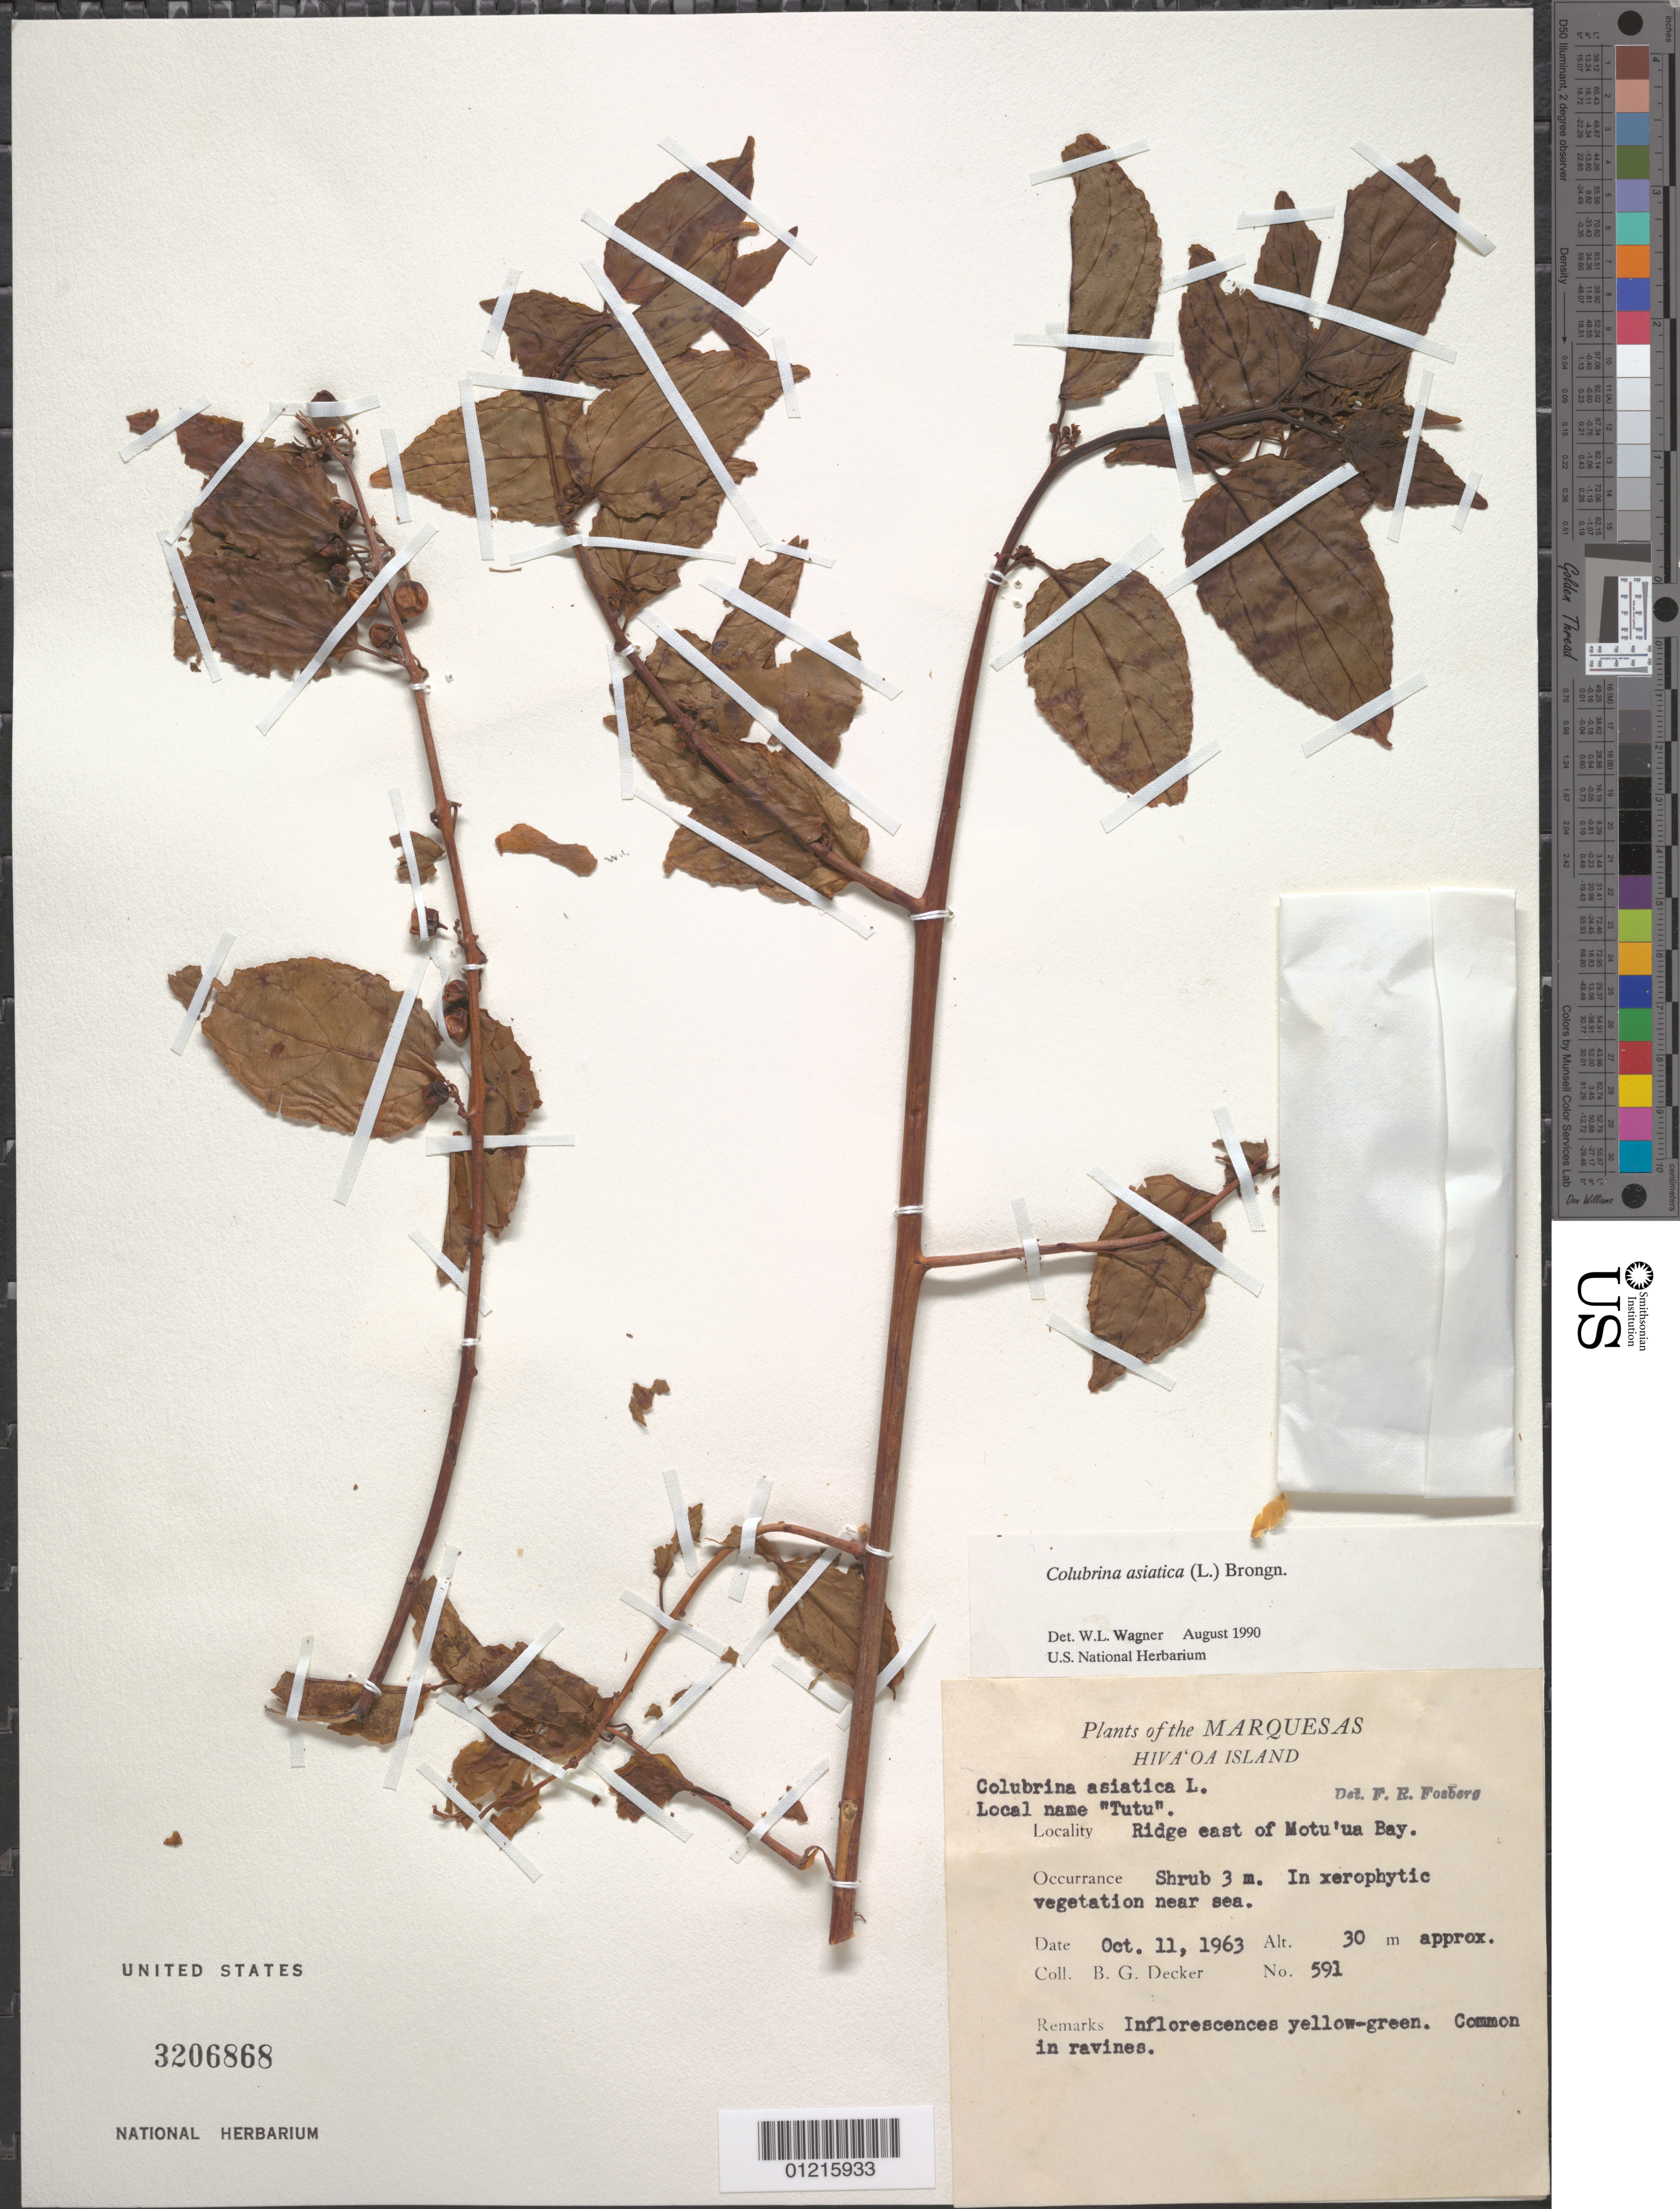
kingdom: Plantae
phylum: Tracheophyta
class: Magnoliopsida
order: Rosales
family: Rhamnaceae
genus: Colubrina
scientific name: Colubrina asiatica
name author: (L.) Brongn.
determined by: Wagner, W. L., (BOT), Smithsonian Institution - National Museum of Natural History (UNITED STATES)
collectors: B. G. Decker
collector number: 591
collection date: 1963-10-11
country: French Polynesia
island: Hiva Oa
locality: ridge E of Motu'ua Bay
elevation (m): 30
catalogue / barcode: US 3206868